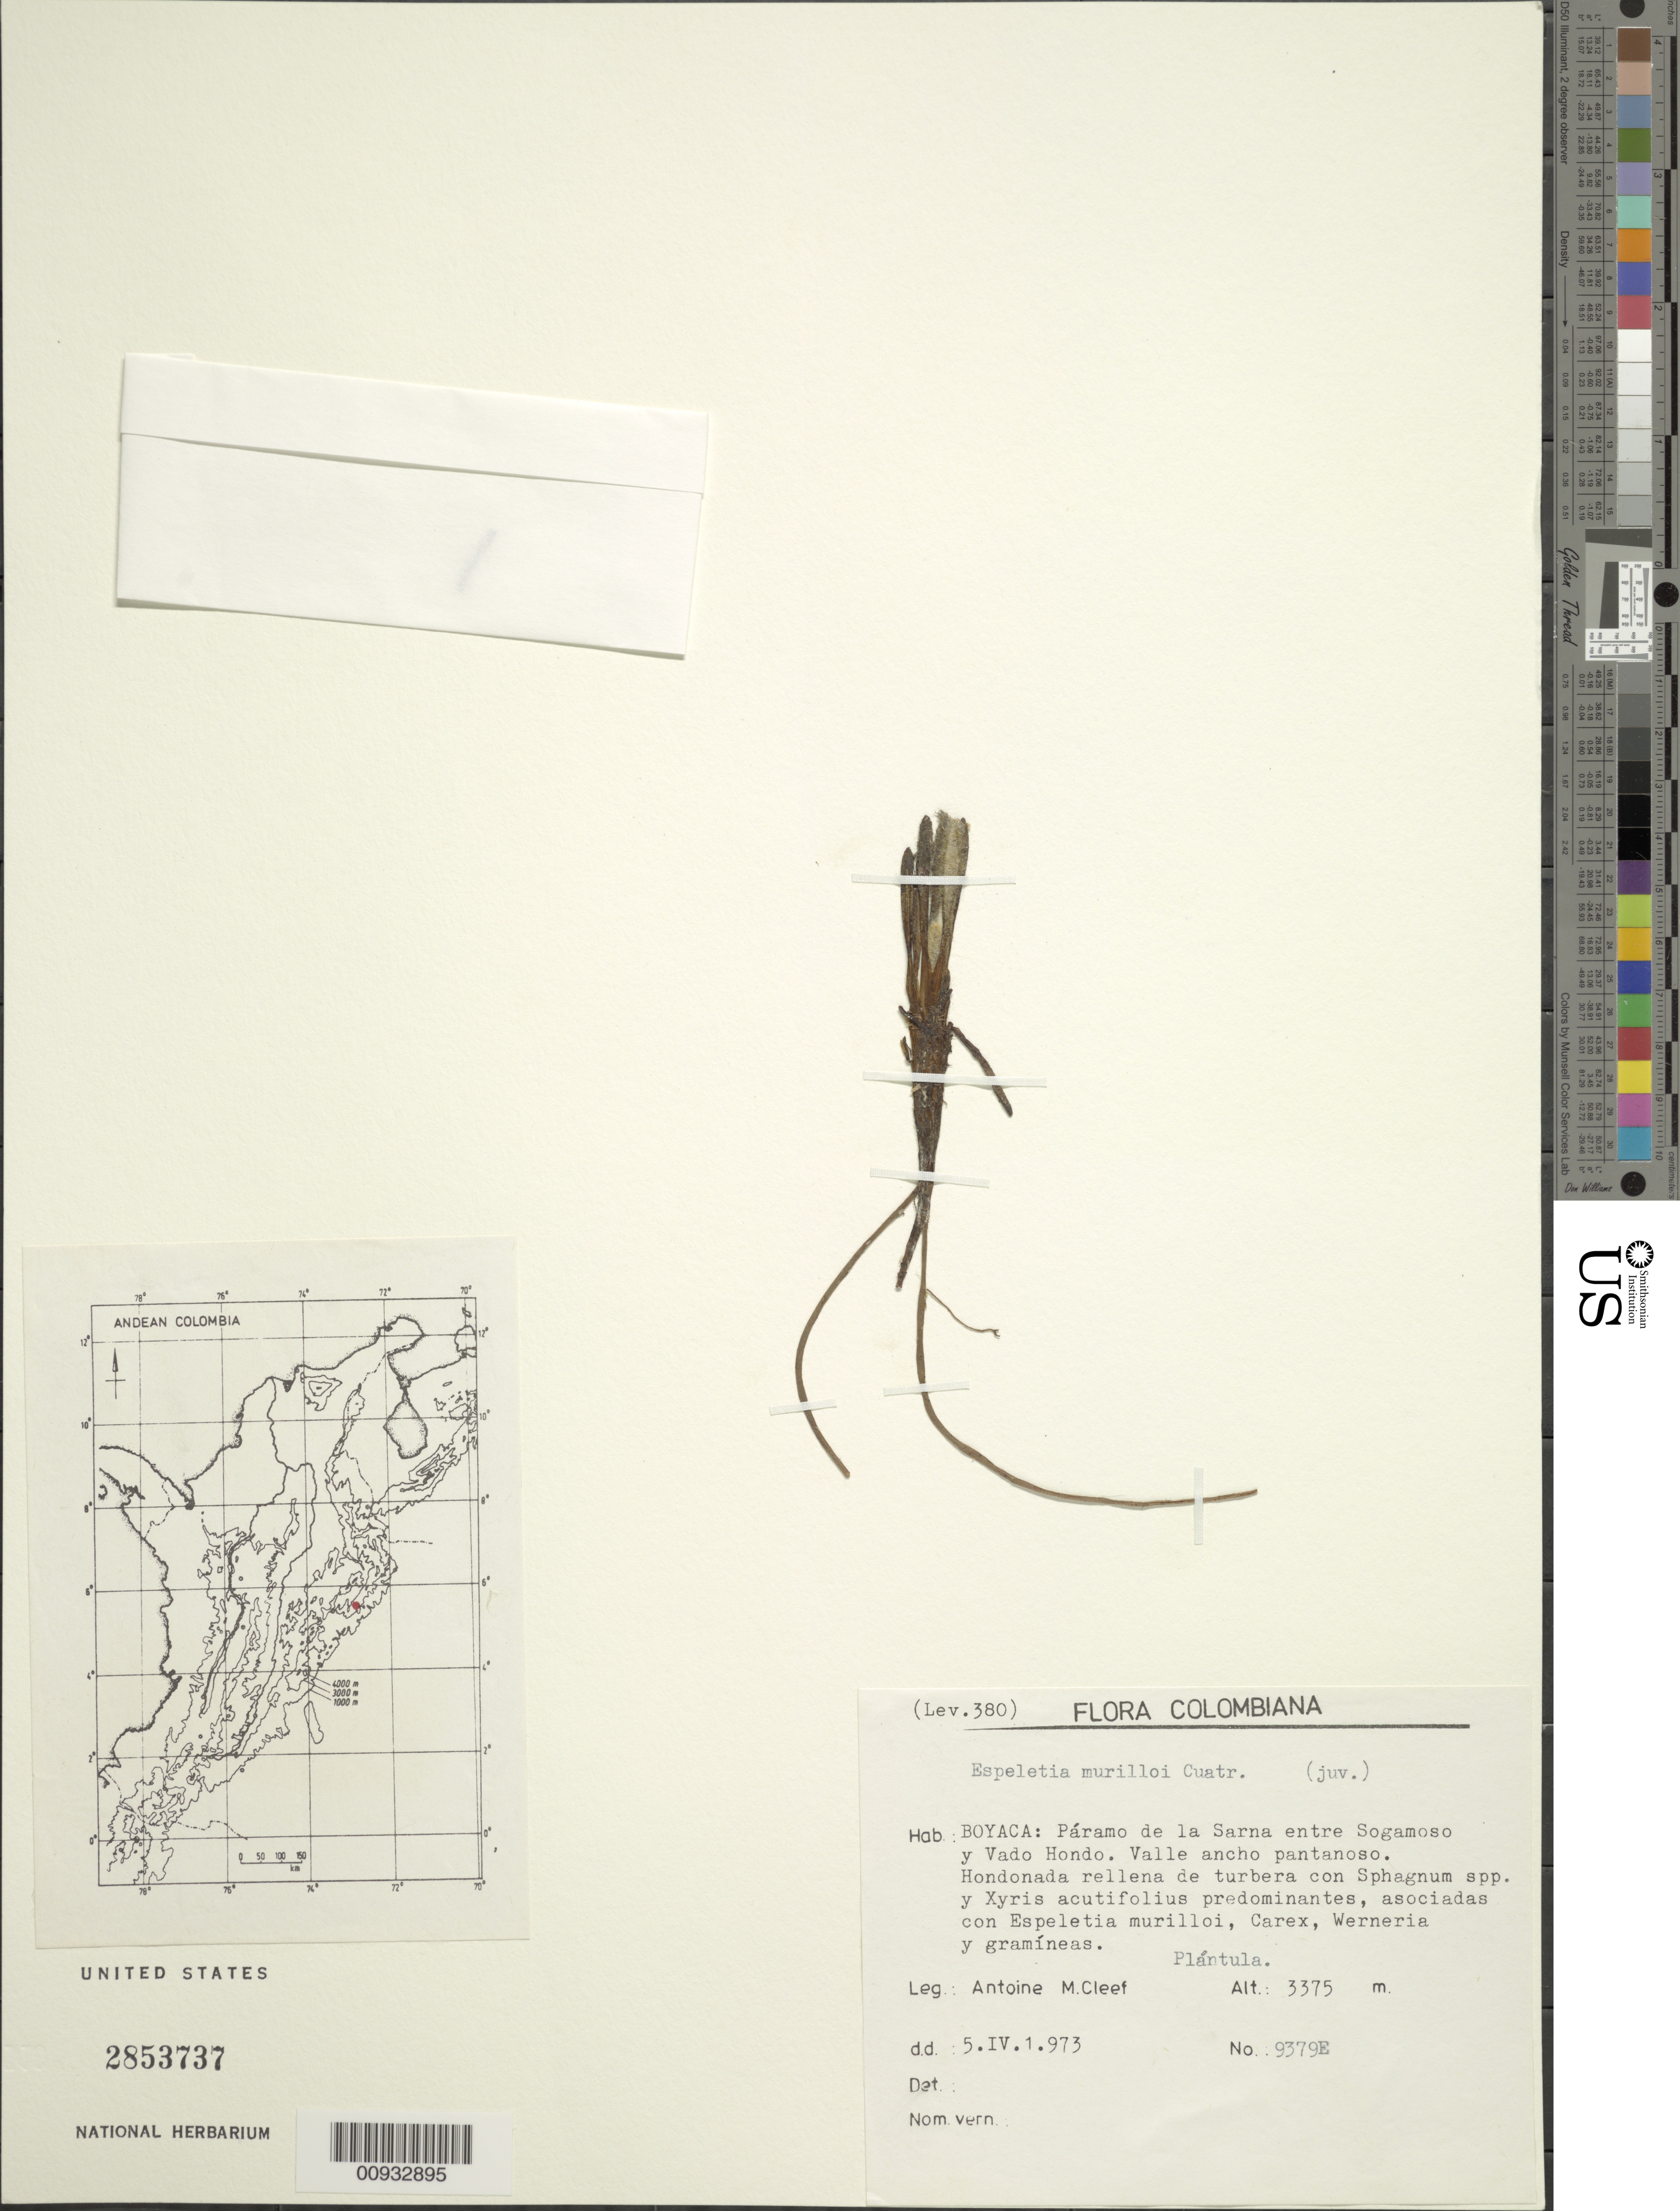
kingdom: Plantae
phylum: Tracheophyta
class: Magnoliopsida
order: Asterales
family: Asteraceae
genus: Espeletia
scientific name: Espeletia murilloi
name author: Cuatrec.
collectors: A. M. Cleef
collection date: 1973-04-05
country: Colombia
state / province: Boyacá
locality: Páramo de la Sarna. Entre Sogamoso y Vado Hondo. Valle ancho pantanoso.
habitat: Hondonada rellena de turbera con Sphagnum spp. y Xyris acutifolius predominantes, asociadas con Espeletia murilloi, Carex, Werneria y gramíneas.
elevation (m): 3375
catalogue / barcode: US 2853737